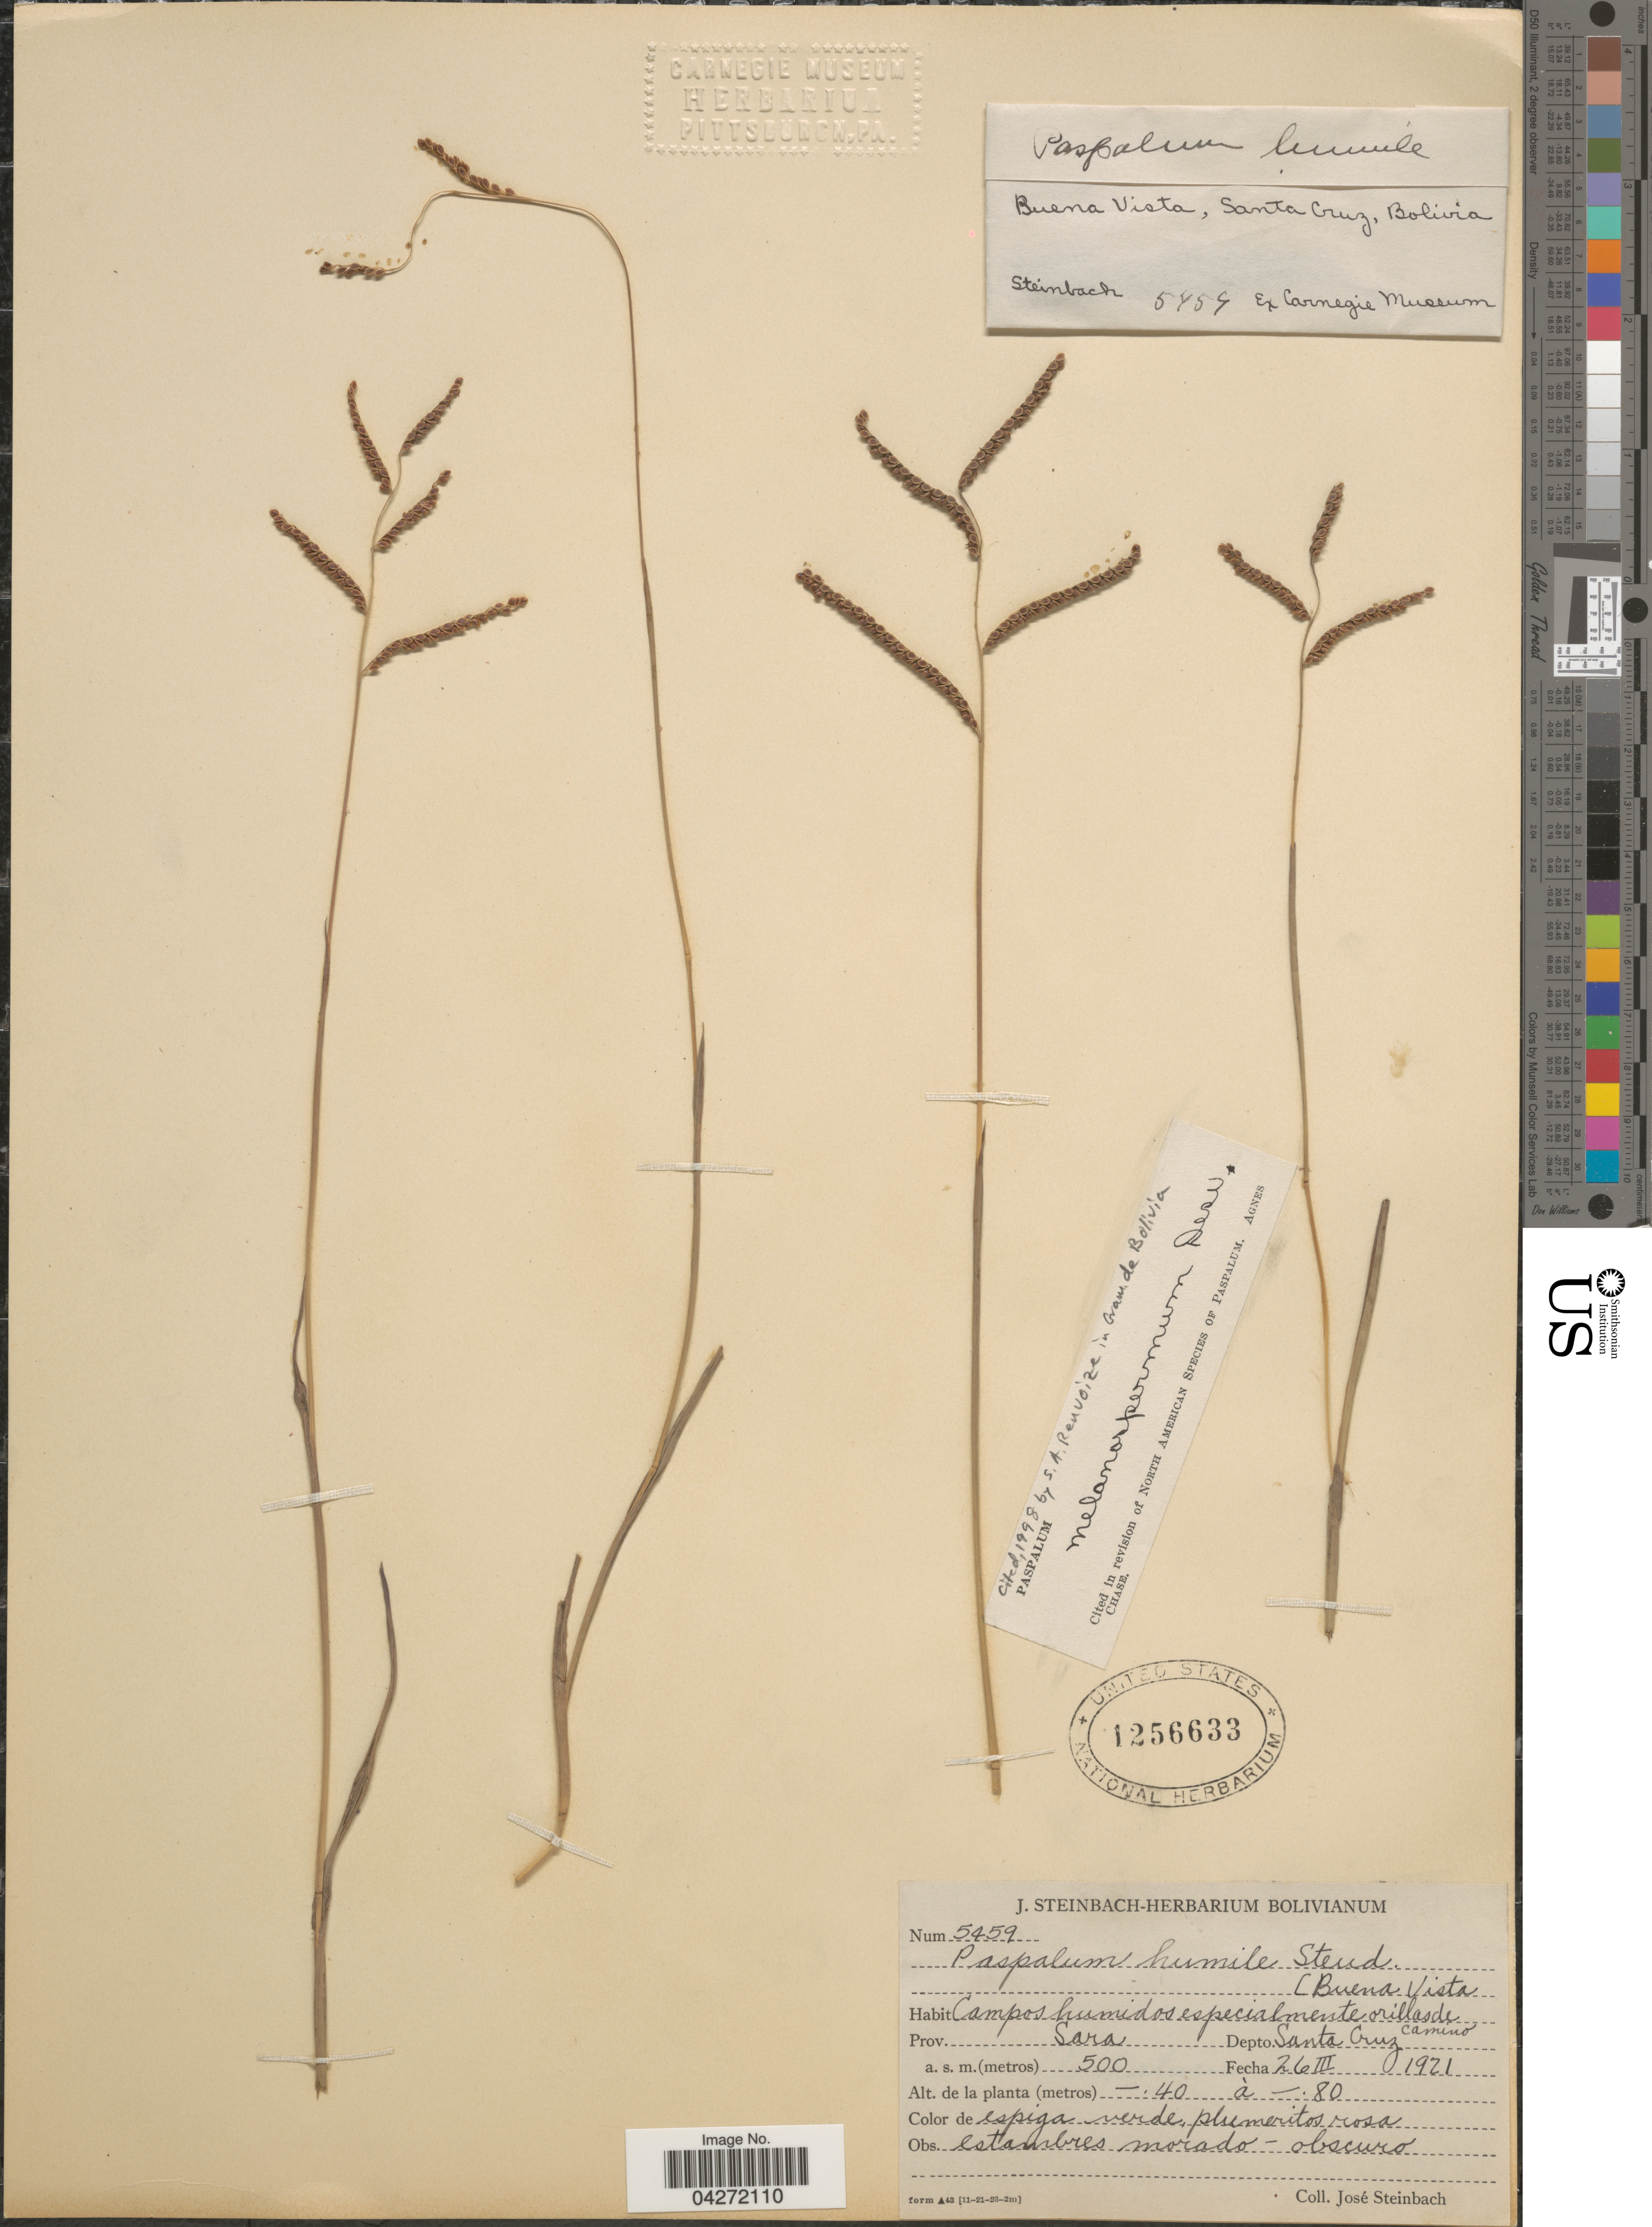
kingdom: Plantae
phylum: Tracheophyta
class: Liliopsida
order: Poales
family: Poaceae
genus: Paspalum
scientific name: Paspalum melanospermum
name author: Desv. ex Poir.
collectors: J. Steinbach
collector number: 5459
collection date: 1921-03-26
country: Bolivia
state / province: Santa Cruz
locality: Buena Vista. Prov. Sara. Depto.Santa Cruz.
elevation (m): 500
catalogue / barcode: US 1256633